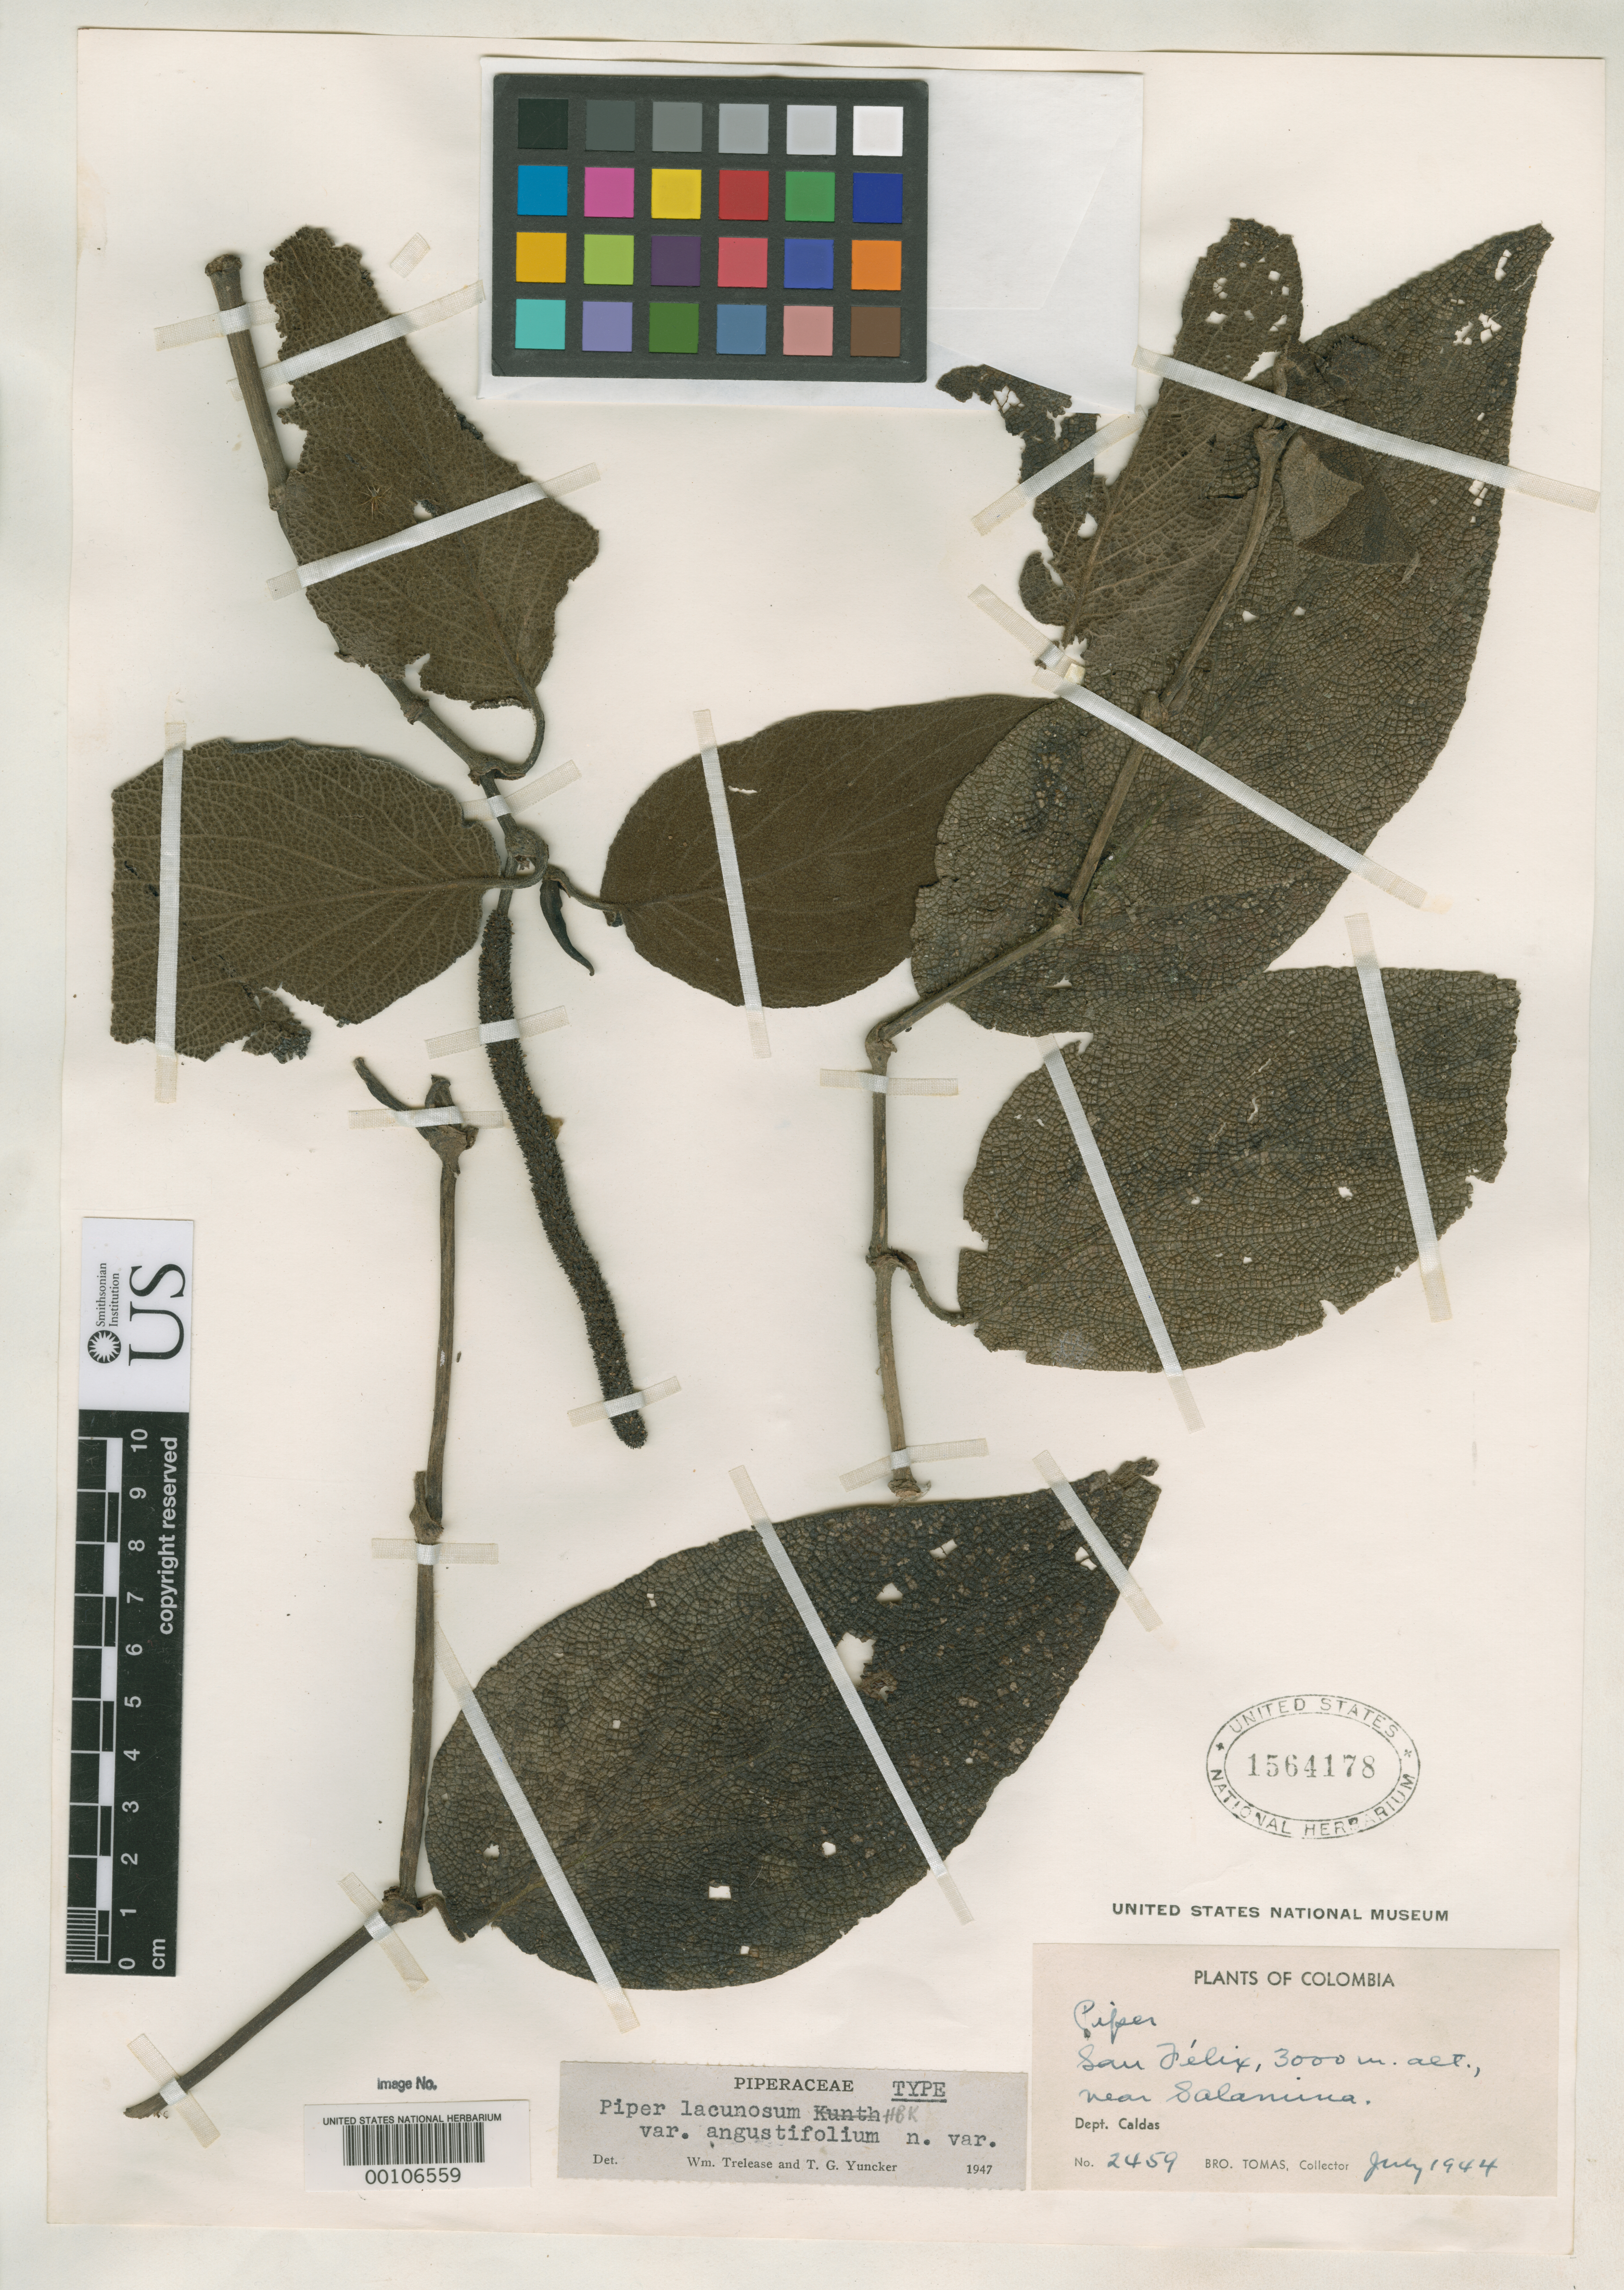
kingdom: Plantae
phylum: Tracheophyta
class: Magnoliopsida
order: Piperales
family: Piperaceae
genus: Piper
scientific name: Piper lacunosum var. angustifolium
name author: Trel. & Yunck.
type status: Holotype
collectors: B. Tomas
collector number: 2459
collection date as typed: Jul 1944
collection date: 1944-07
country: Colombia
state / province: Caldas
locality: San Felix, near SalaMina.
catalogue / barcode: US 1564178